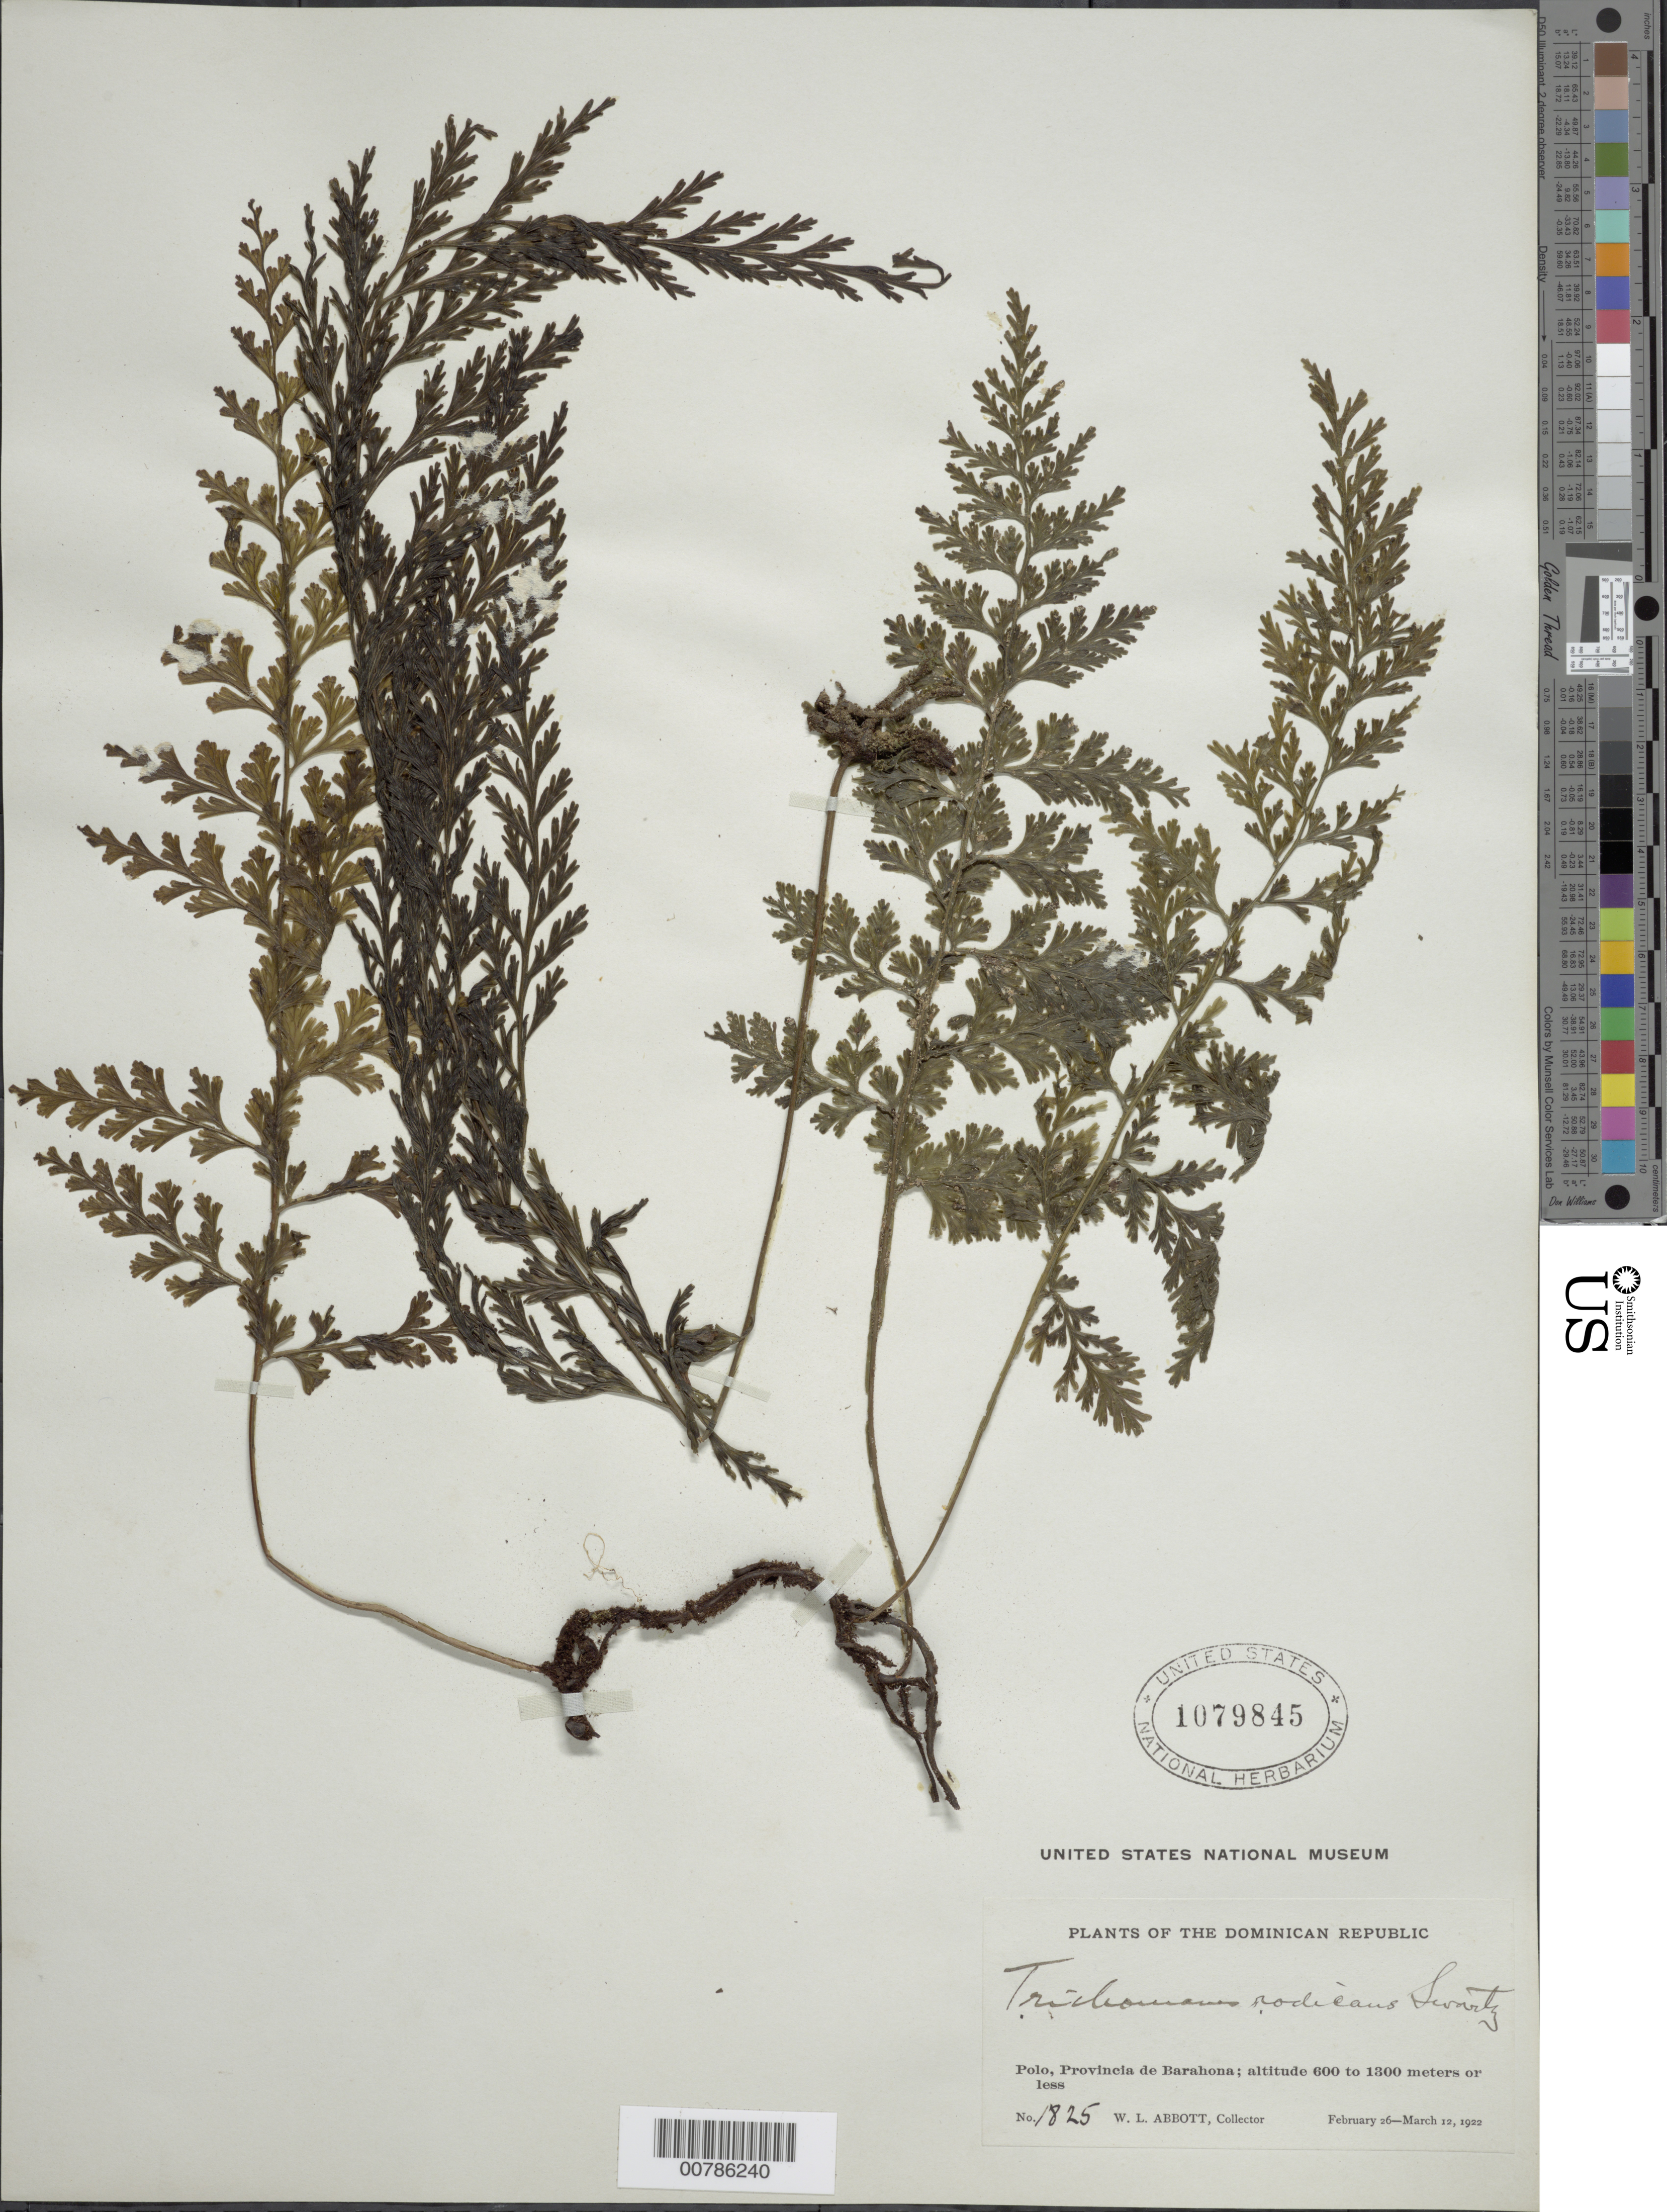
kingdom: Plantae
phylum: Tracheophyta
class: Polypodiopsida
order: Hymenophyllales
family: Hymenophyllaceae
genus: Vandenboschia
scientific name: Vandenboschia radicans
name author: (Sw.) Copel.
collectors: W. L. Abbott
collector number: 1825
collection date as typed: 26 Feb 1922 to 02 Mar 1922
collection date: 1922-02-26/1922-03-02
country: Dominican Republic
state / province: Barahona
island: Hispaniola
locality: Polo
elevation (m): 600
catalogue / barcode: US 1079845